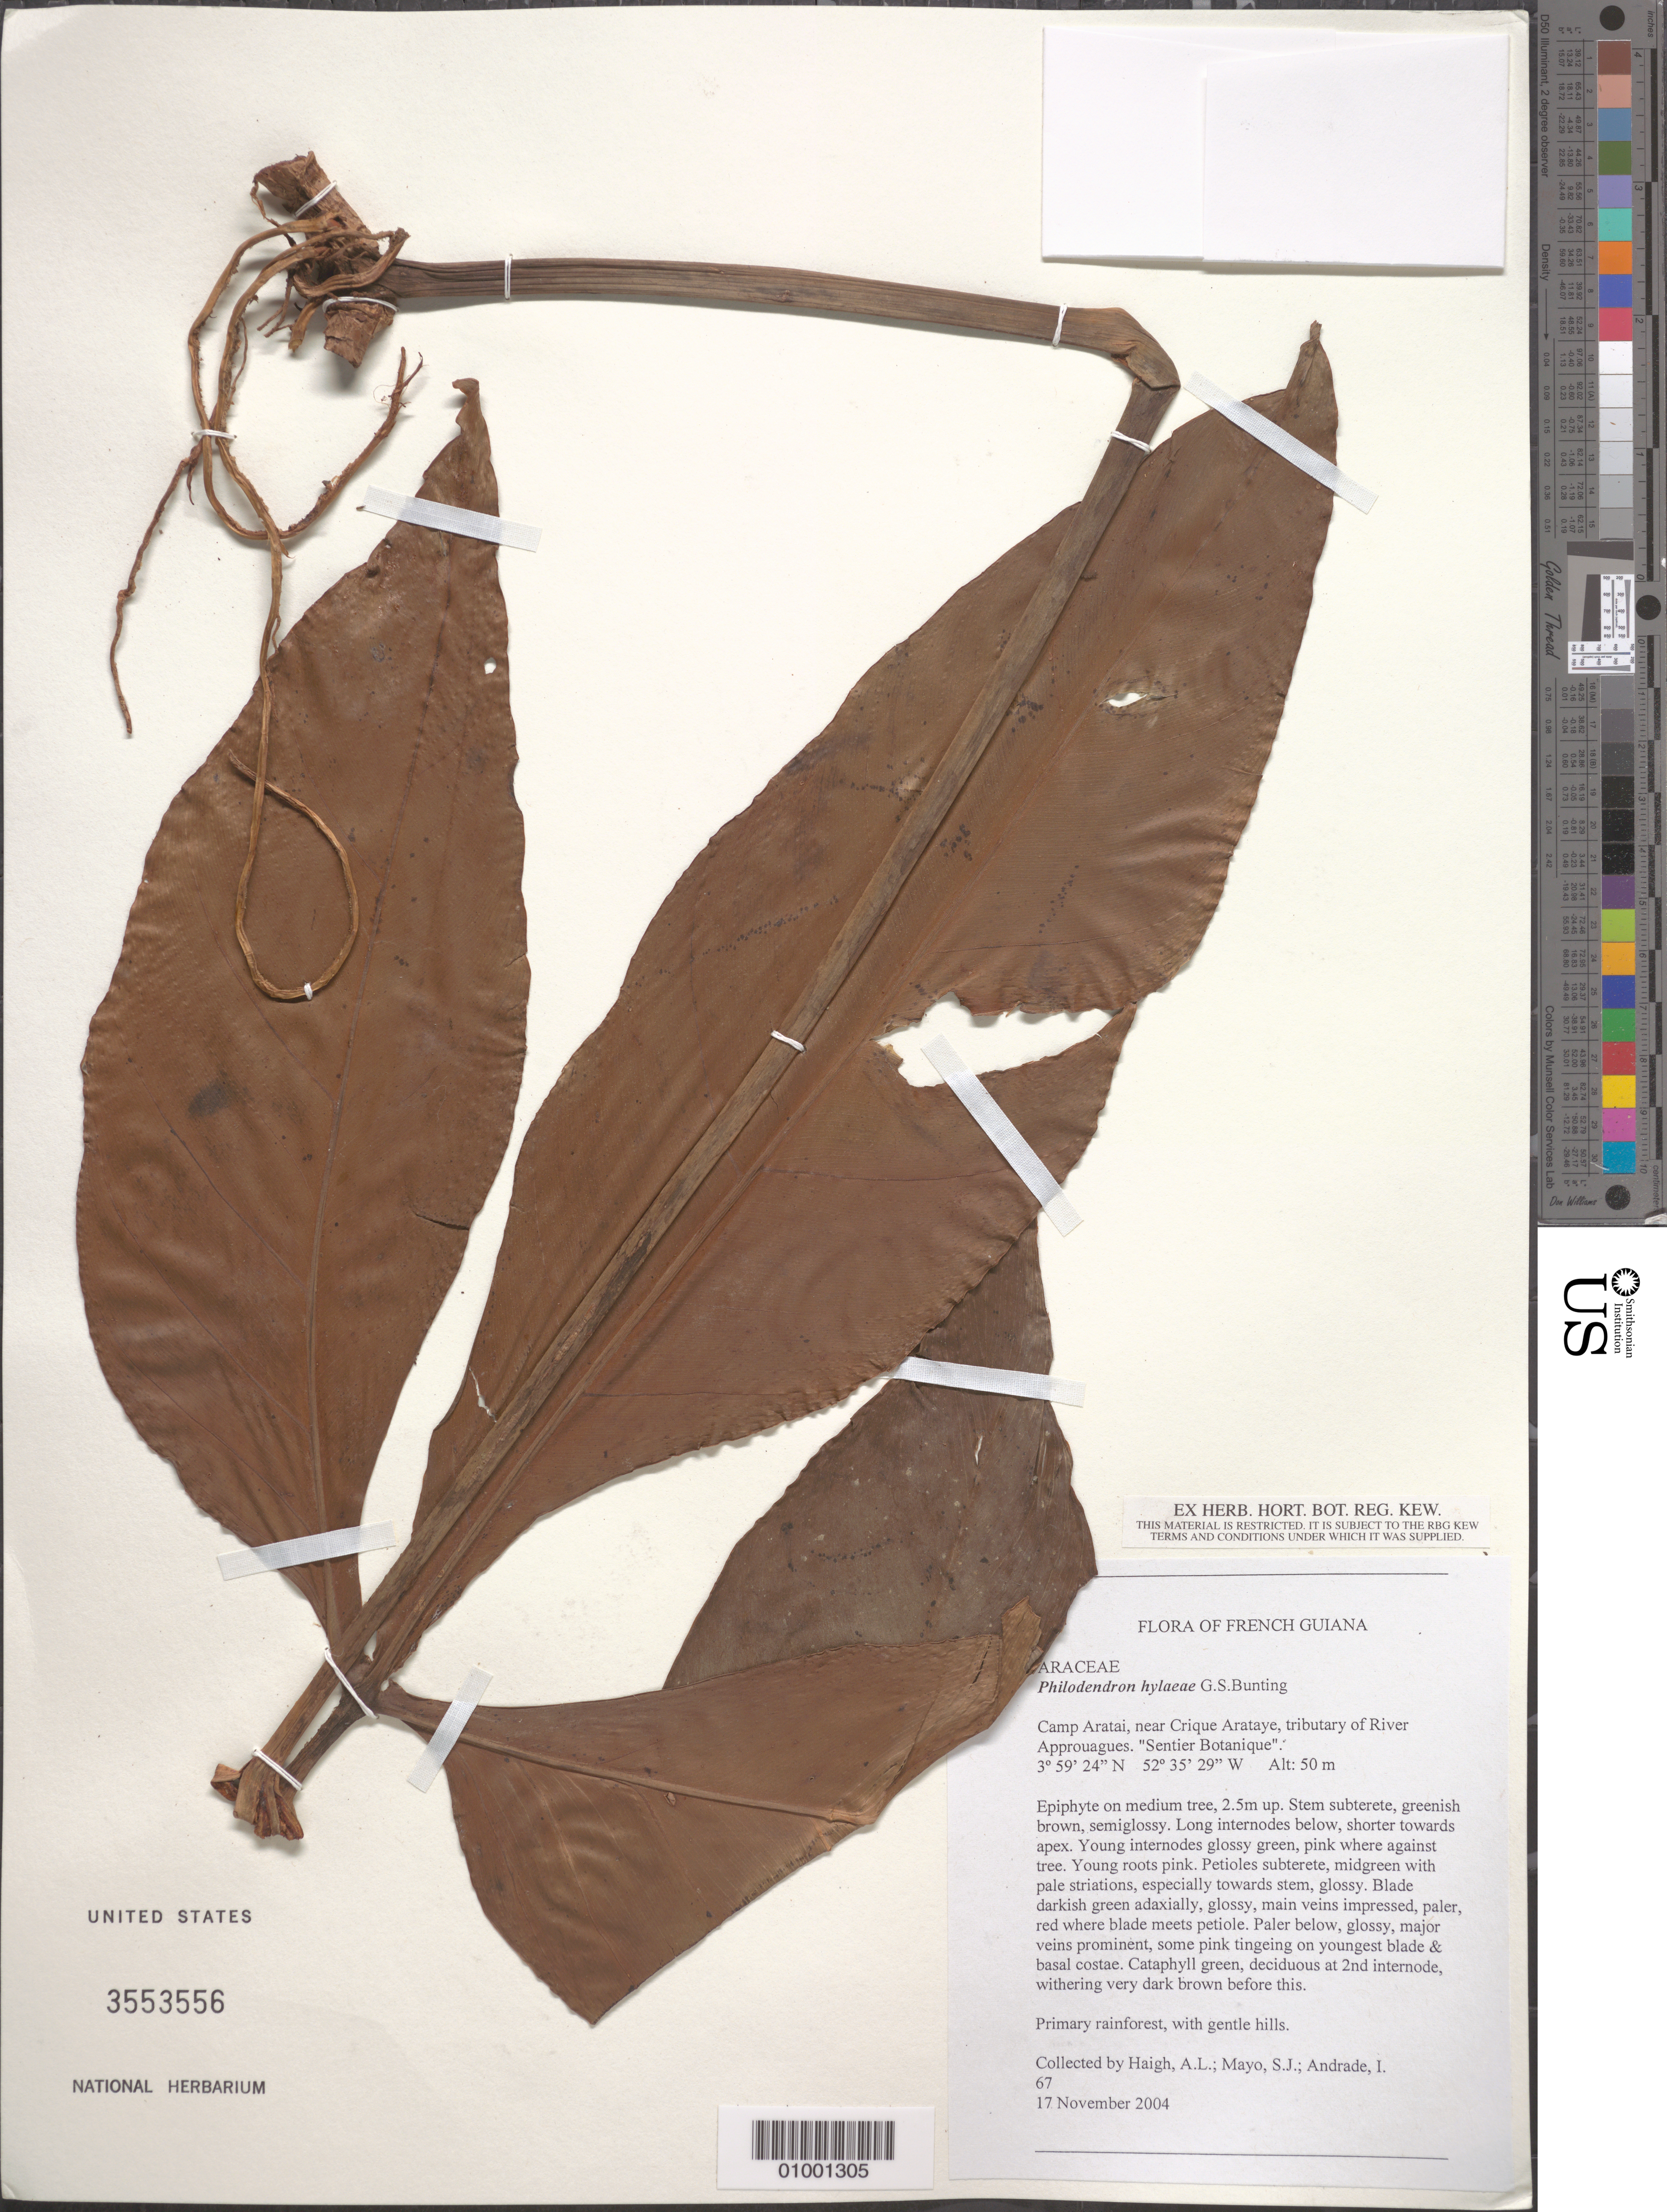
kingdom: Plantae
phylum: Tracheophyta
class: Liliopsida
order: Alismatales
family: Araceae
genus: Philodendron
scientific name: Philodendron hylaeae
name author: G.S. Bunting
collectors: A. Haigh, S. J. Mayo & I. Andrade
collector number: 67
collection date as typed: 17-Nov-04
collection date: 2004-11-17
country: French Guiana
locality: Camp Aratai, near Crique Arataye, tributary of River Approuagues. "Sentier Botanique"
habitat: Primary rainforest, with gentle hills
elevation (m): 50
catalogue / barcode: US 3553556